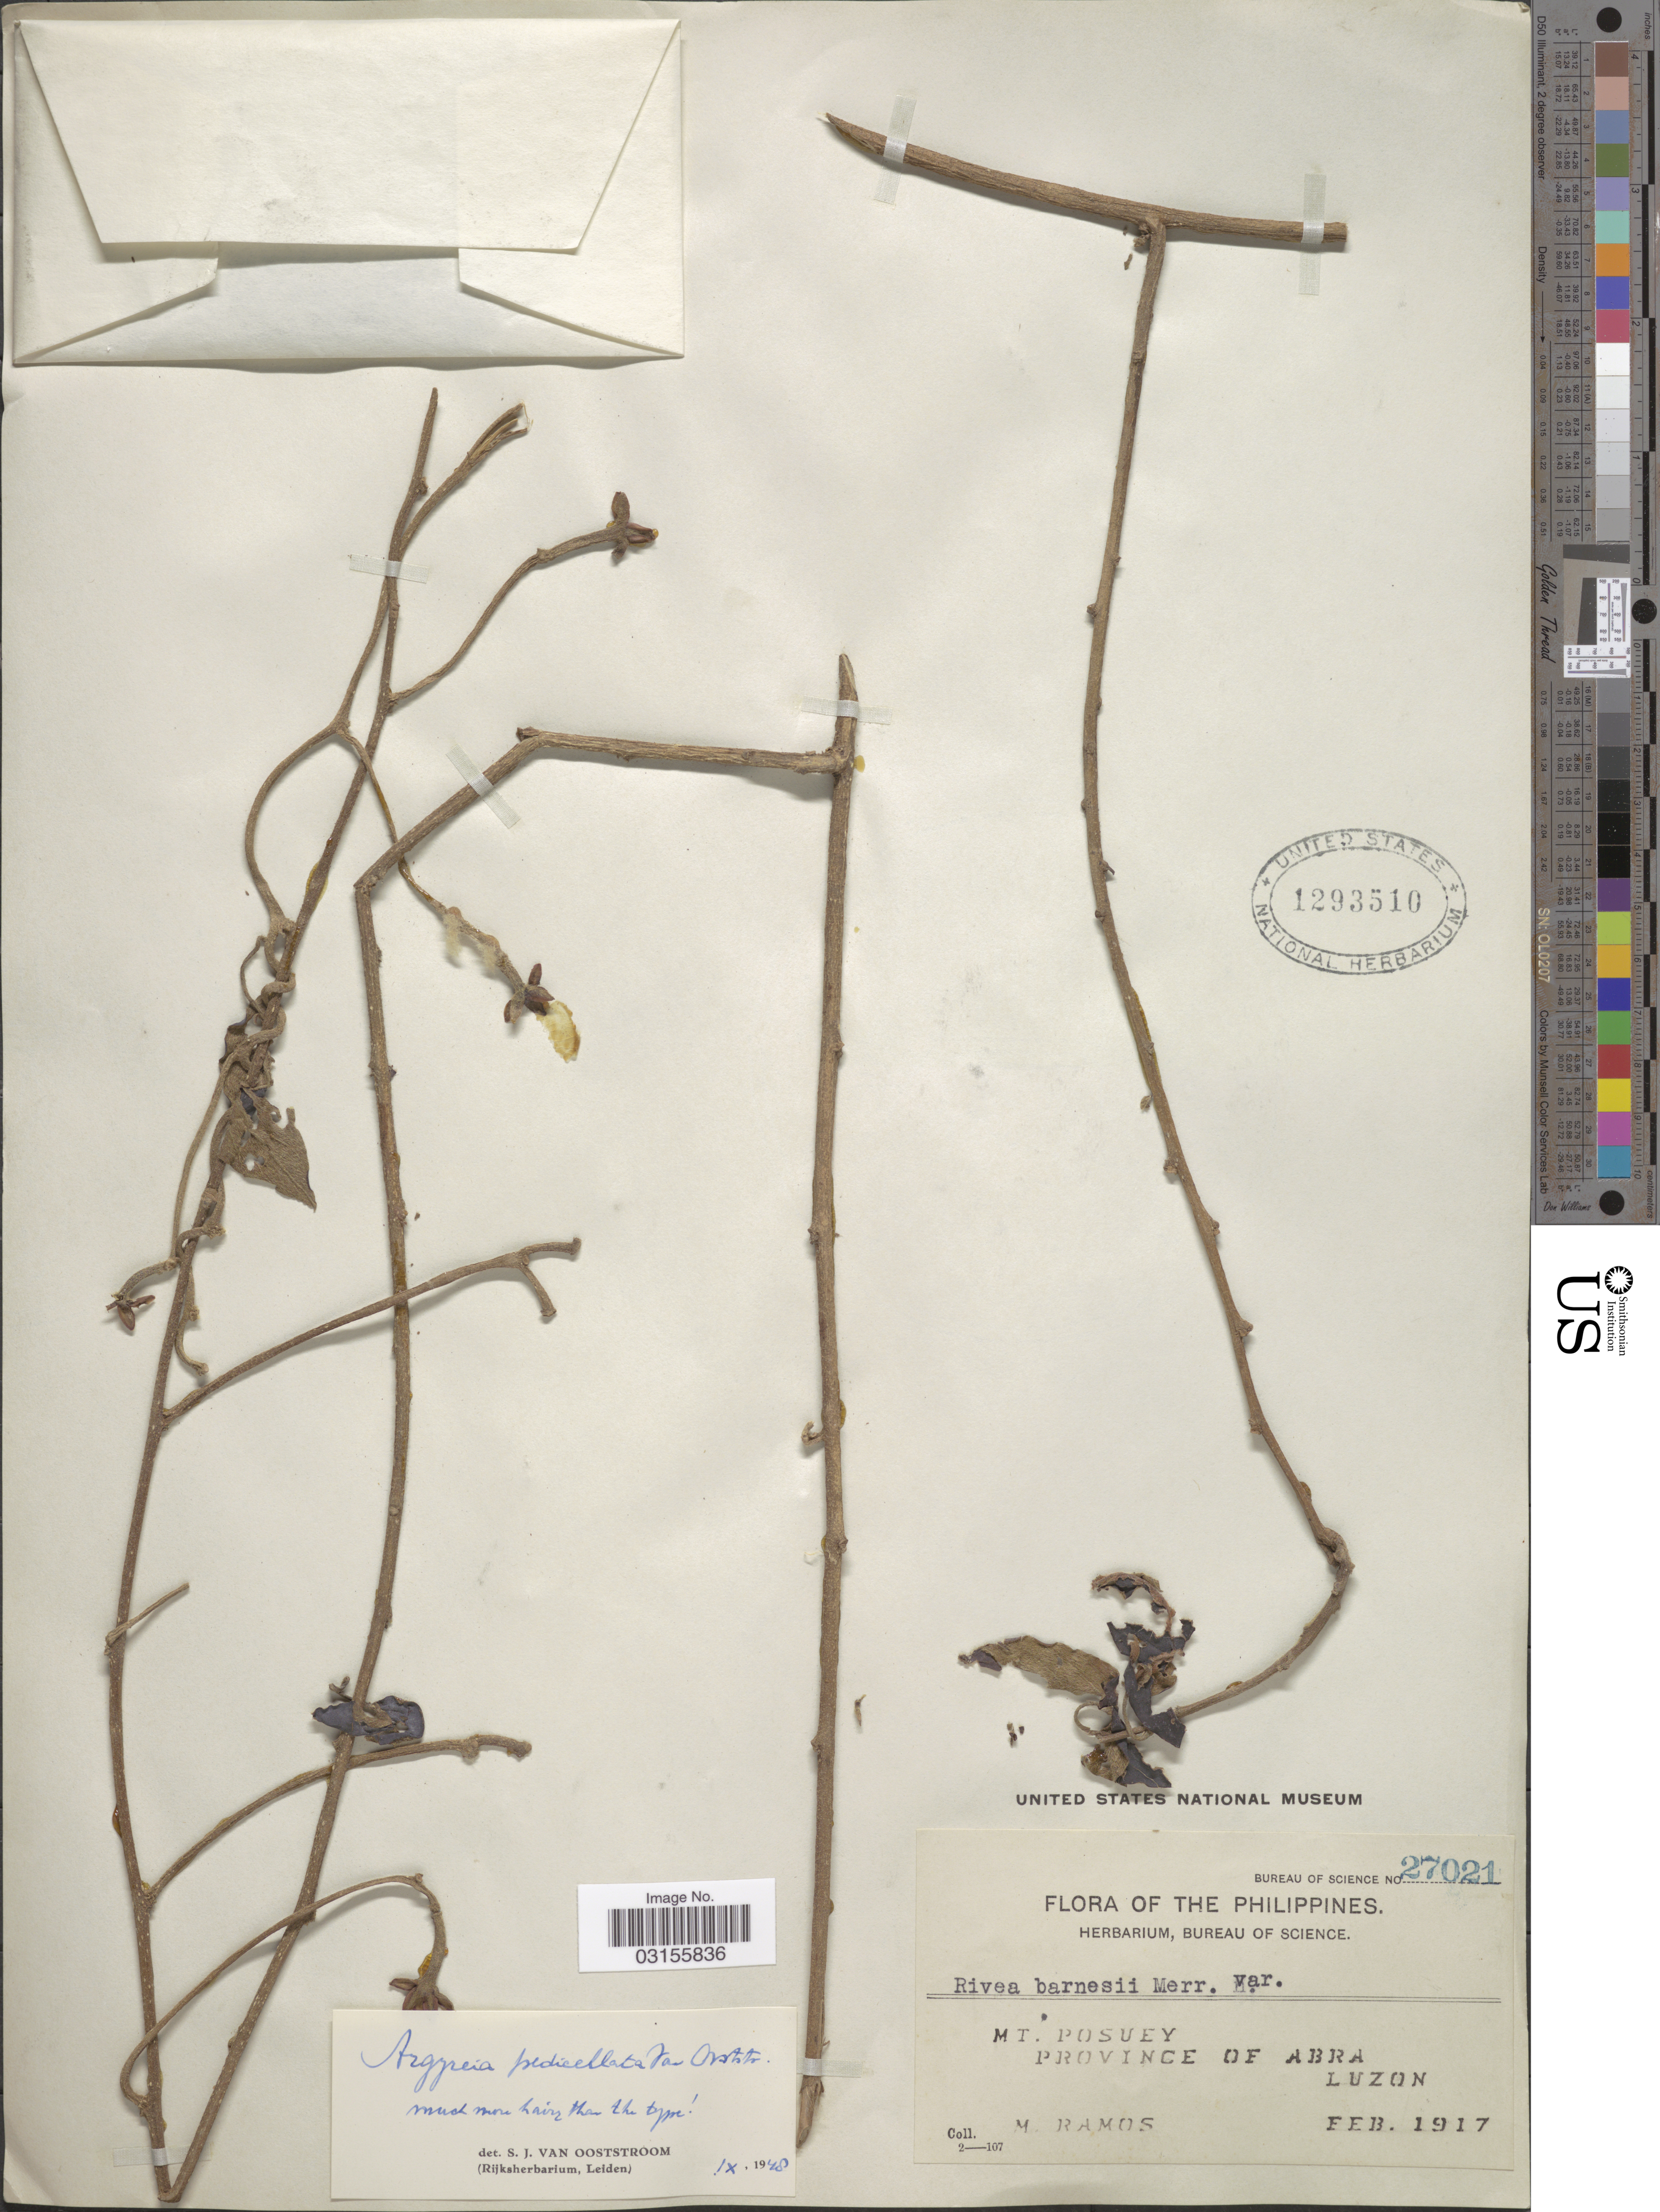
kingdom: Plantae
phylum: Tracheophyta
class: Magnoliopsida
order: Solanales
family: Convolvulaceae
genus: Argyreia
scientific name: Argyreia pedicellata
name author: Ooststr.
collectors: M. Ramos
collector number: Bureau of Science 27021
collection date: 1917-02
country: Philippines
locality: Mt. Posuey, Province of Abra, Luzon.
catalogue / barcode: US 1293510